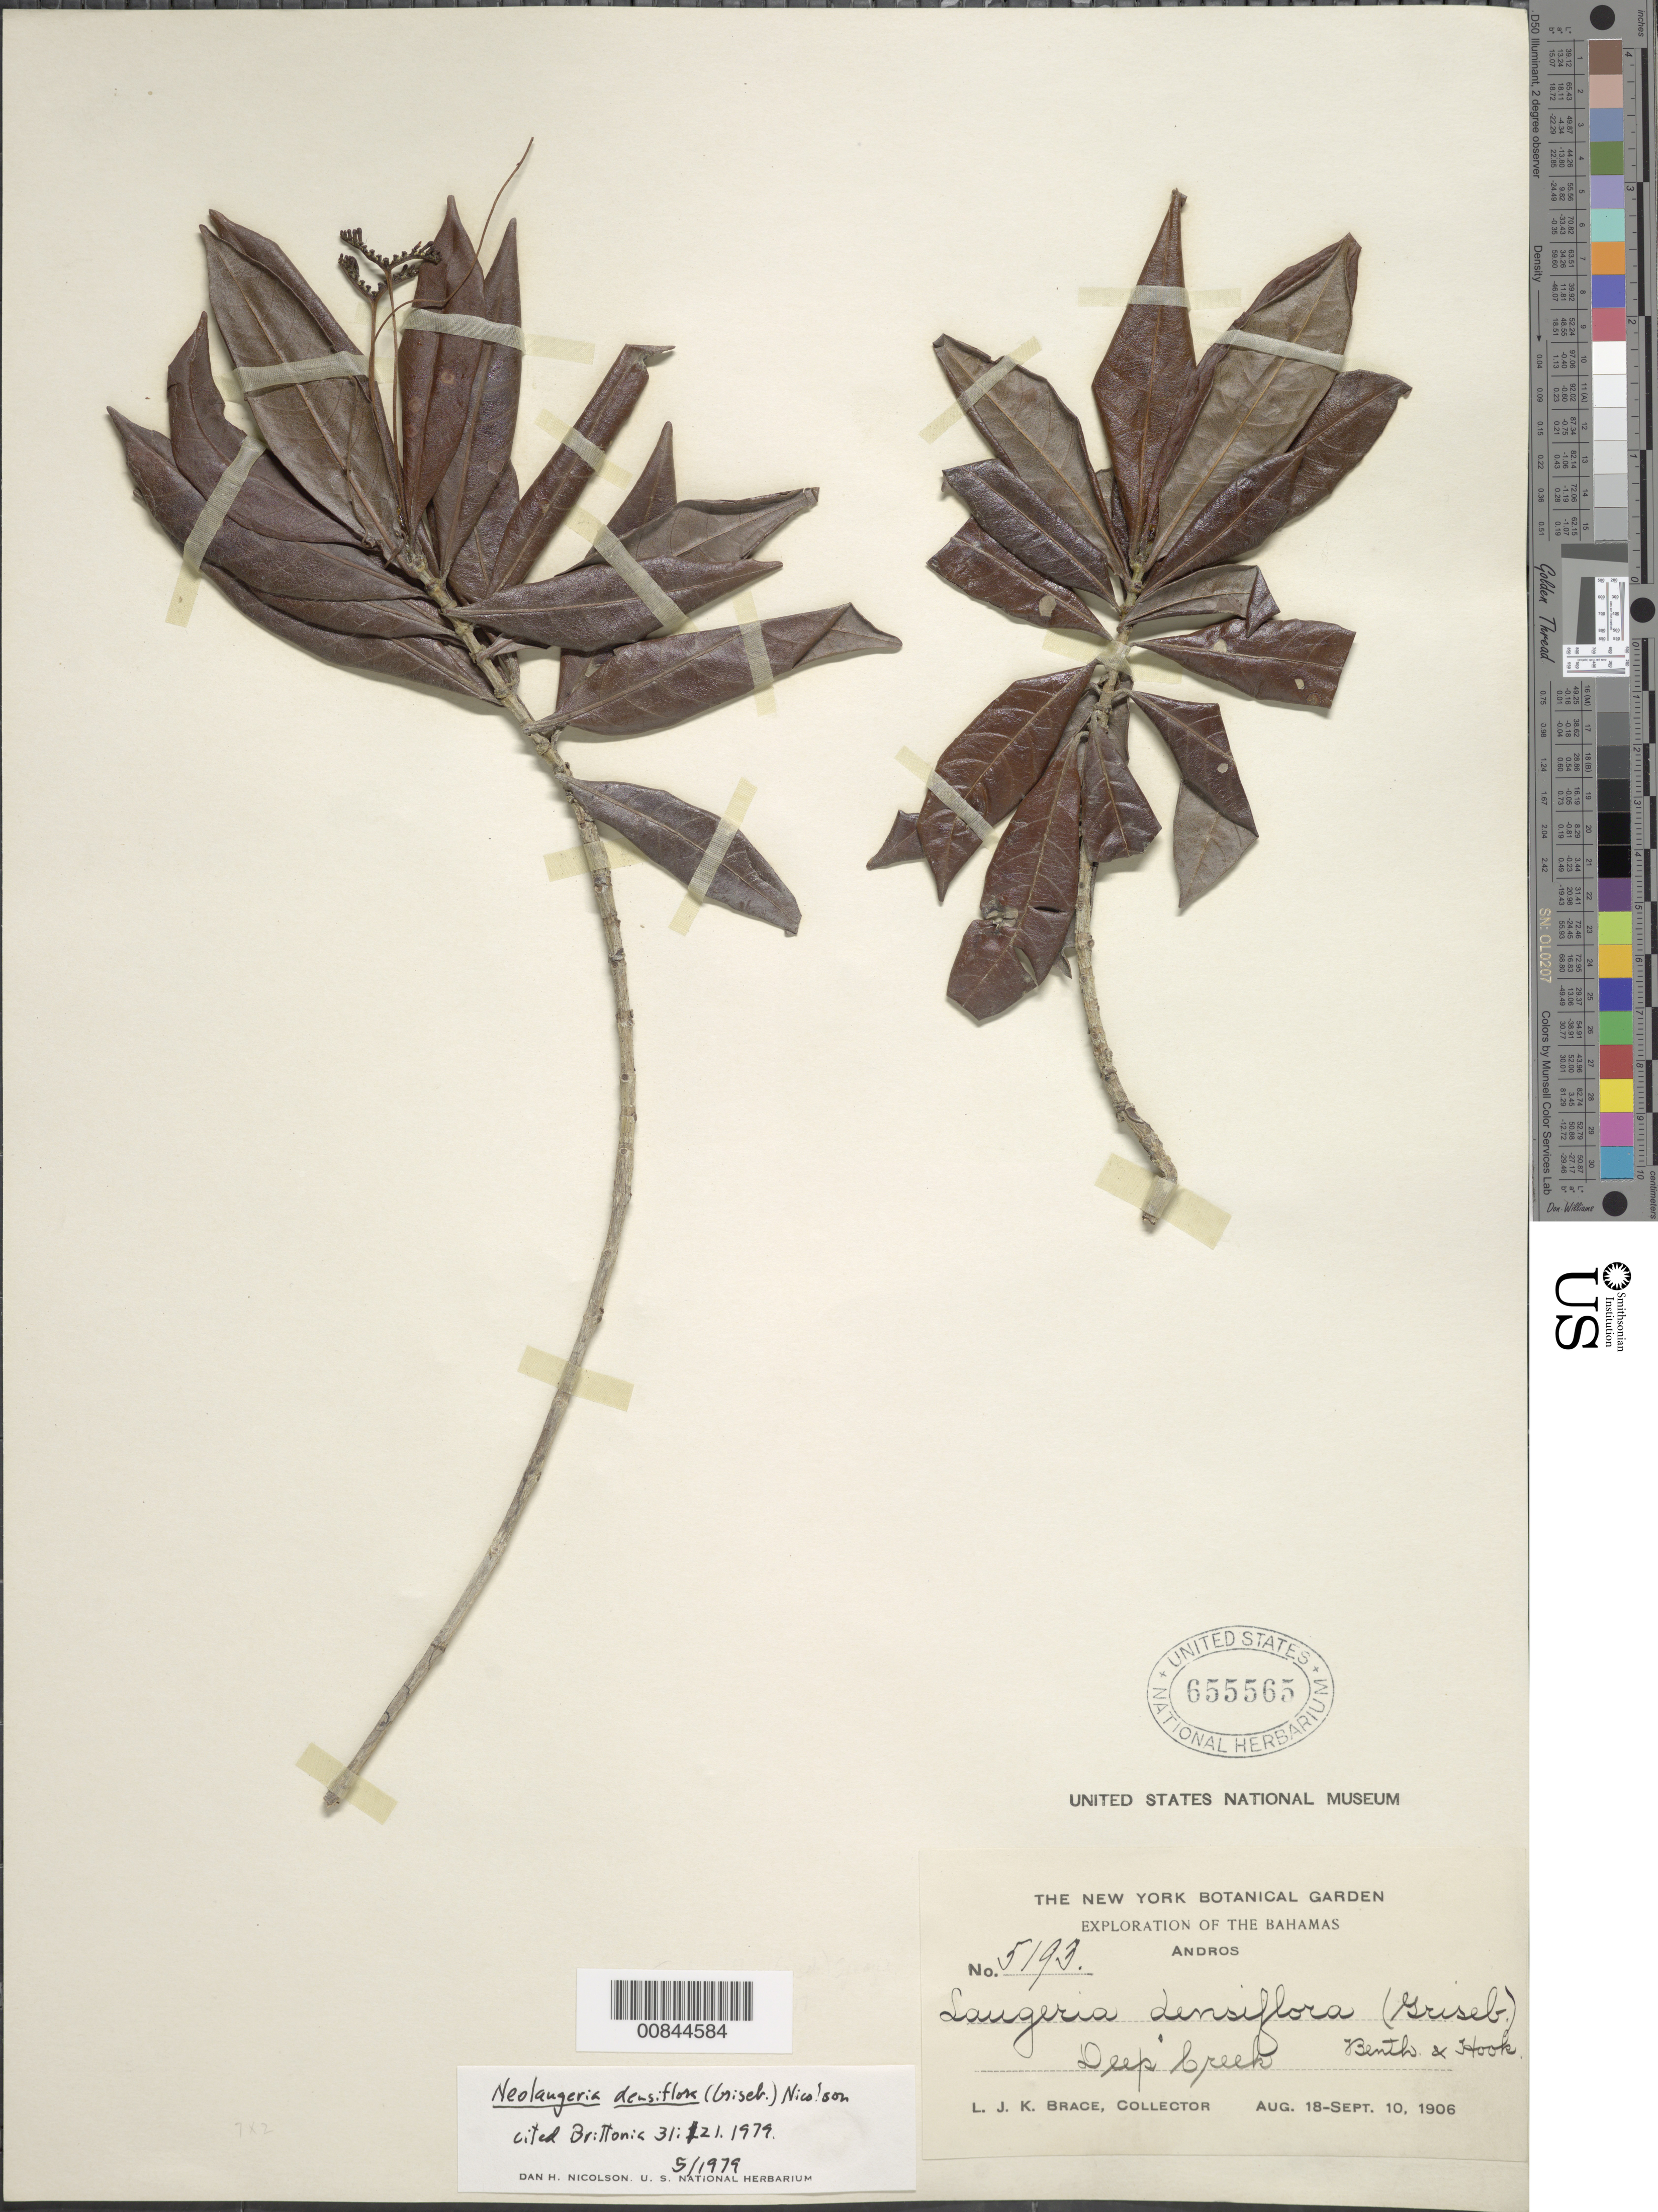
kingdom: Plantae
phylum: Tracheophyta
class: Magnoliopsida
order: Gentianales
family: Rubiaceae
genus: Stenostomum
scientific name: Stenostomum densiflorum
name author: C. Wright ex Griseb.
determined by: Nicolson, Dan H.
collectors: L. J. K. Brace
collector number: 5193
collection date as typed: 18 Aug 1906 to 10 Sep 1906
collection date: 1906-08-18/1906-09-10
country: Bahamas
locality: Andros. Deep Creek.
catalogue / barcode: US 655565